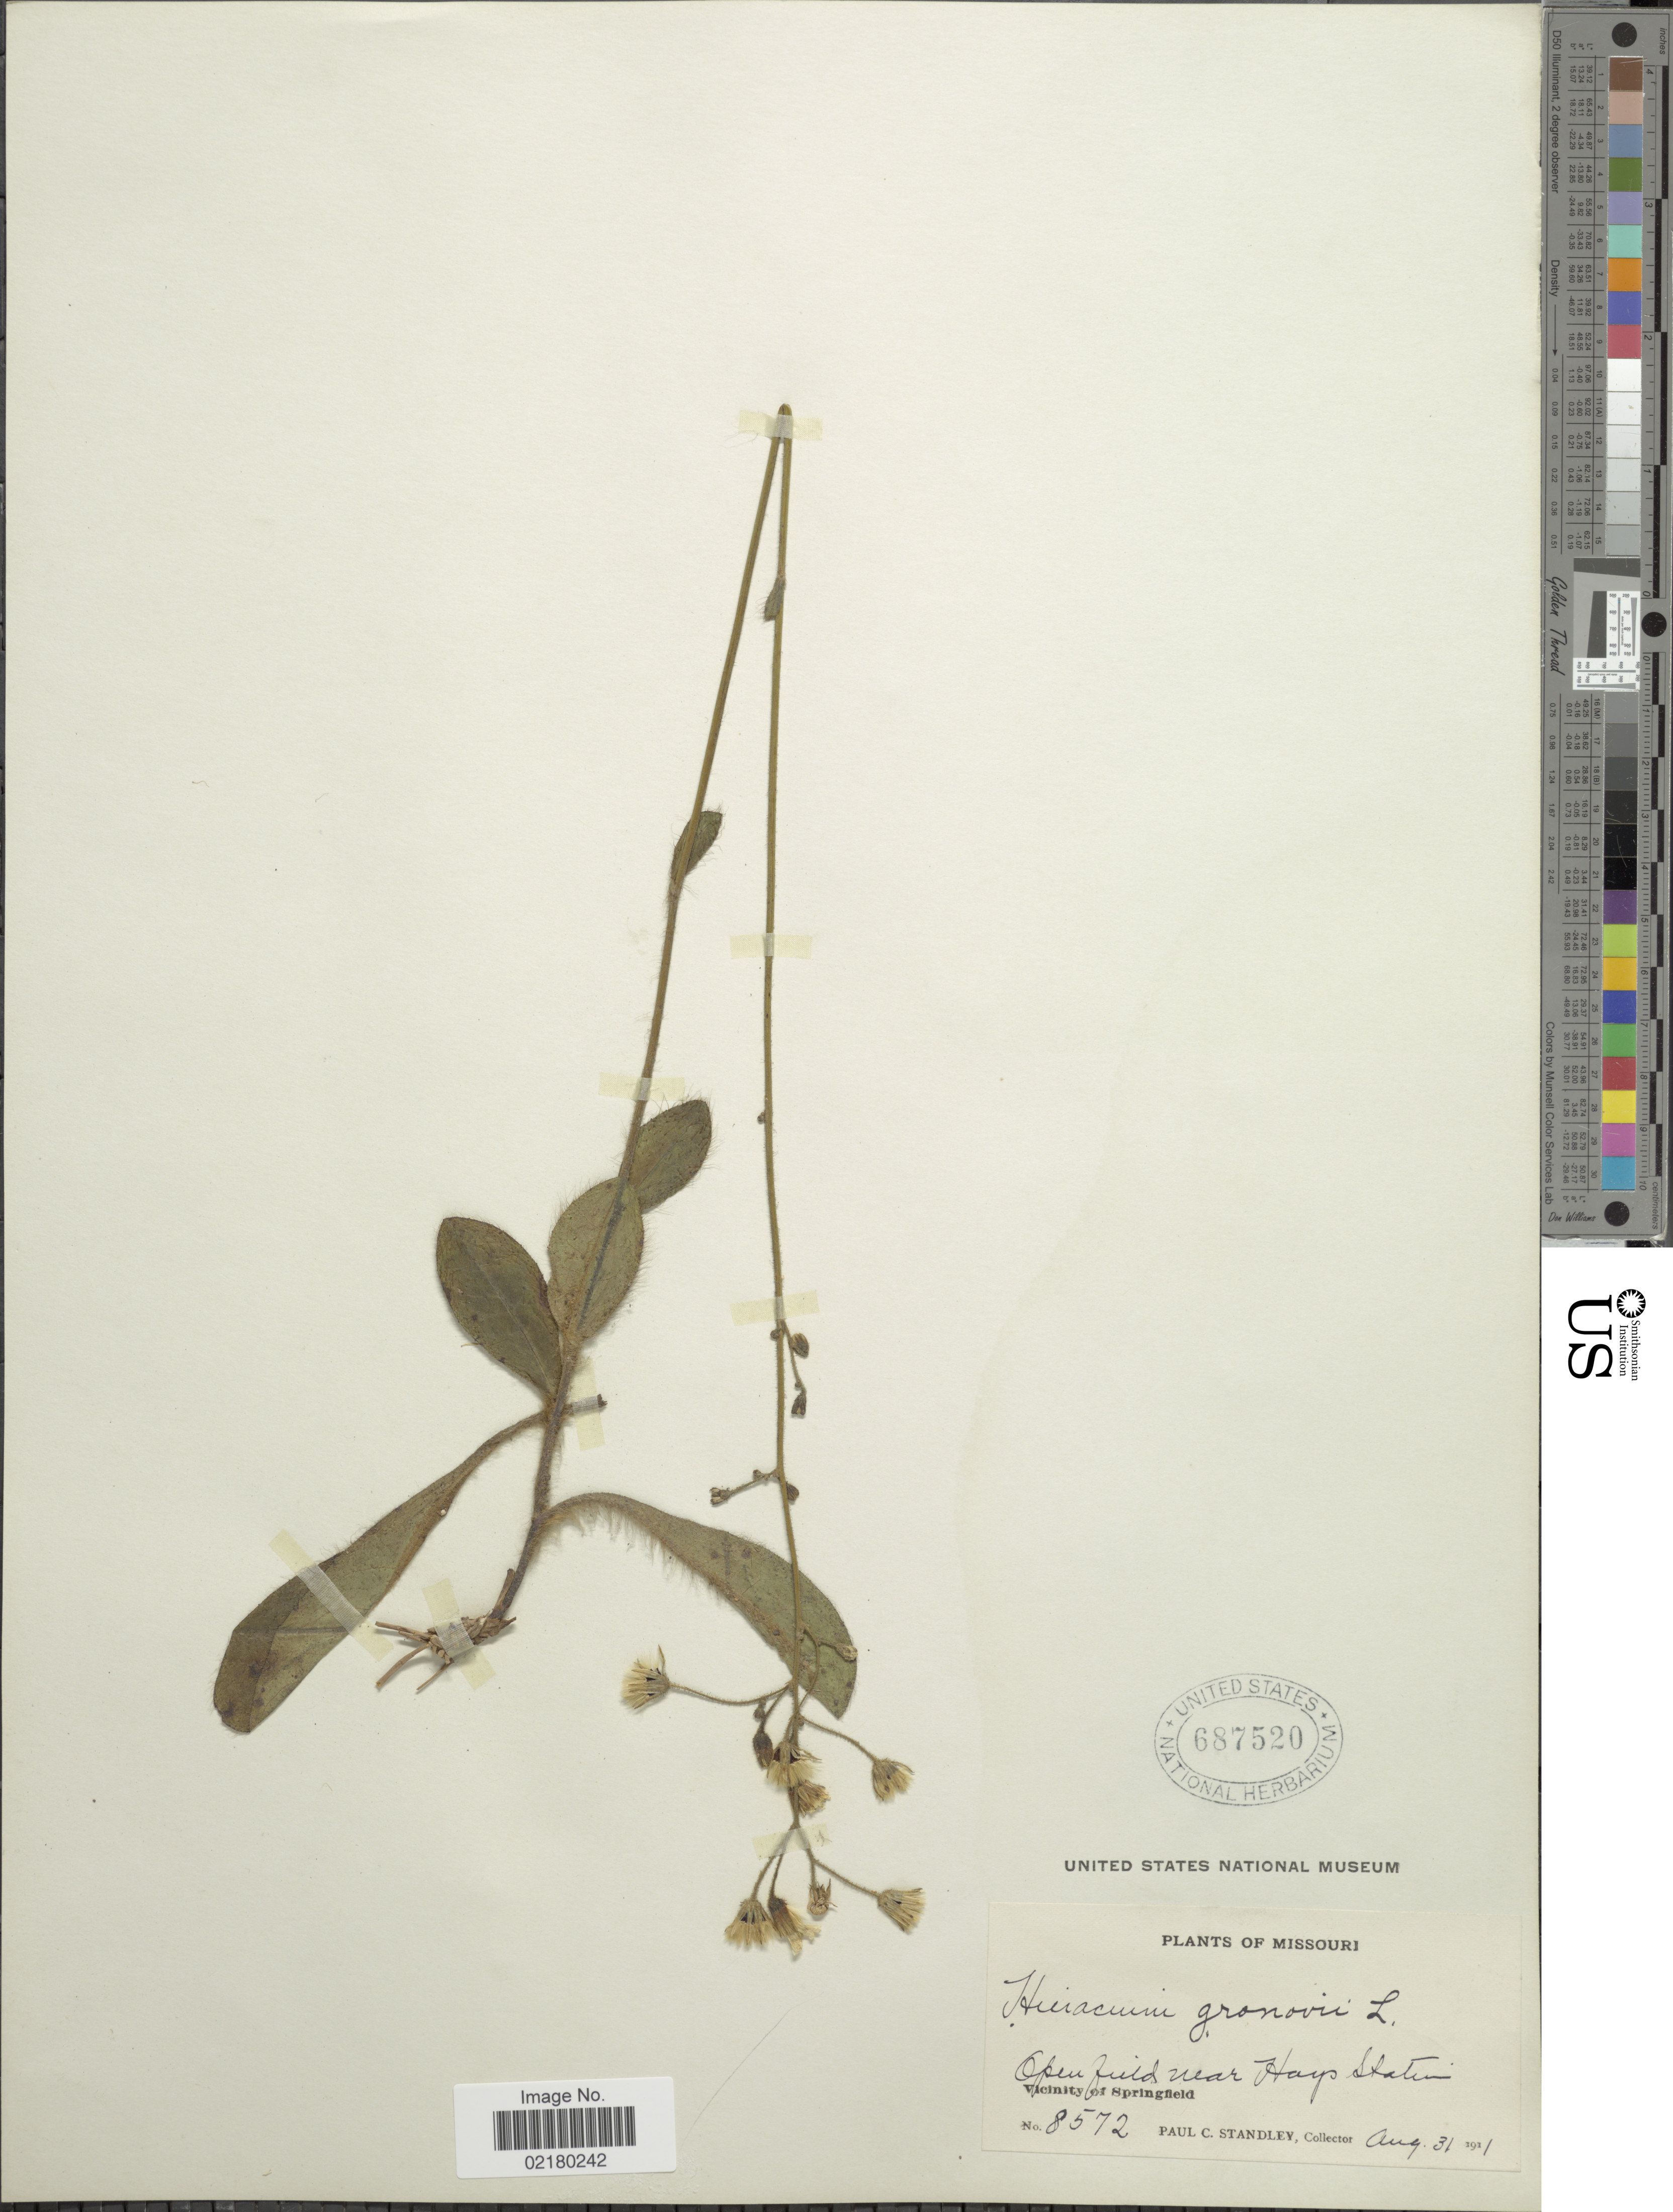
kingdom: Plantae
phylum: Tracheophyta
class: Magnoliopsida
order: Asterales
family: Asteraceae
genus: Hieracium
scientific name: Hieracium gronovii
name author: L.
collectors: P. C. Standley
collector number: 8572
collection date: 1911-08-31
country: United States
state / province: Missouri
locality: Open field near Hays Station, vicinity of Springfield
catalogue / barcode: US 687520